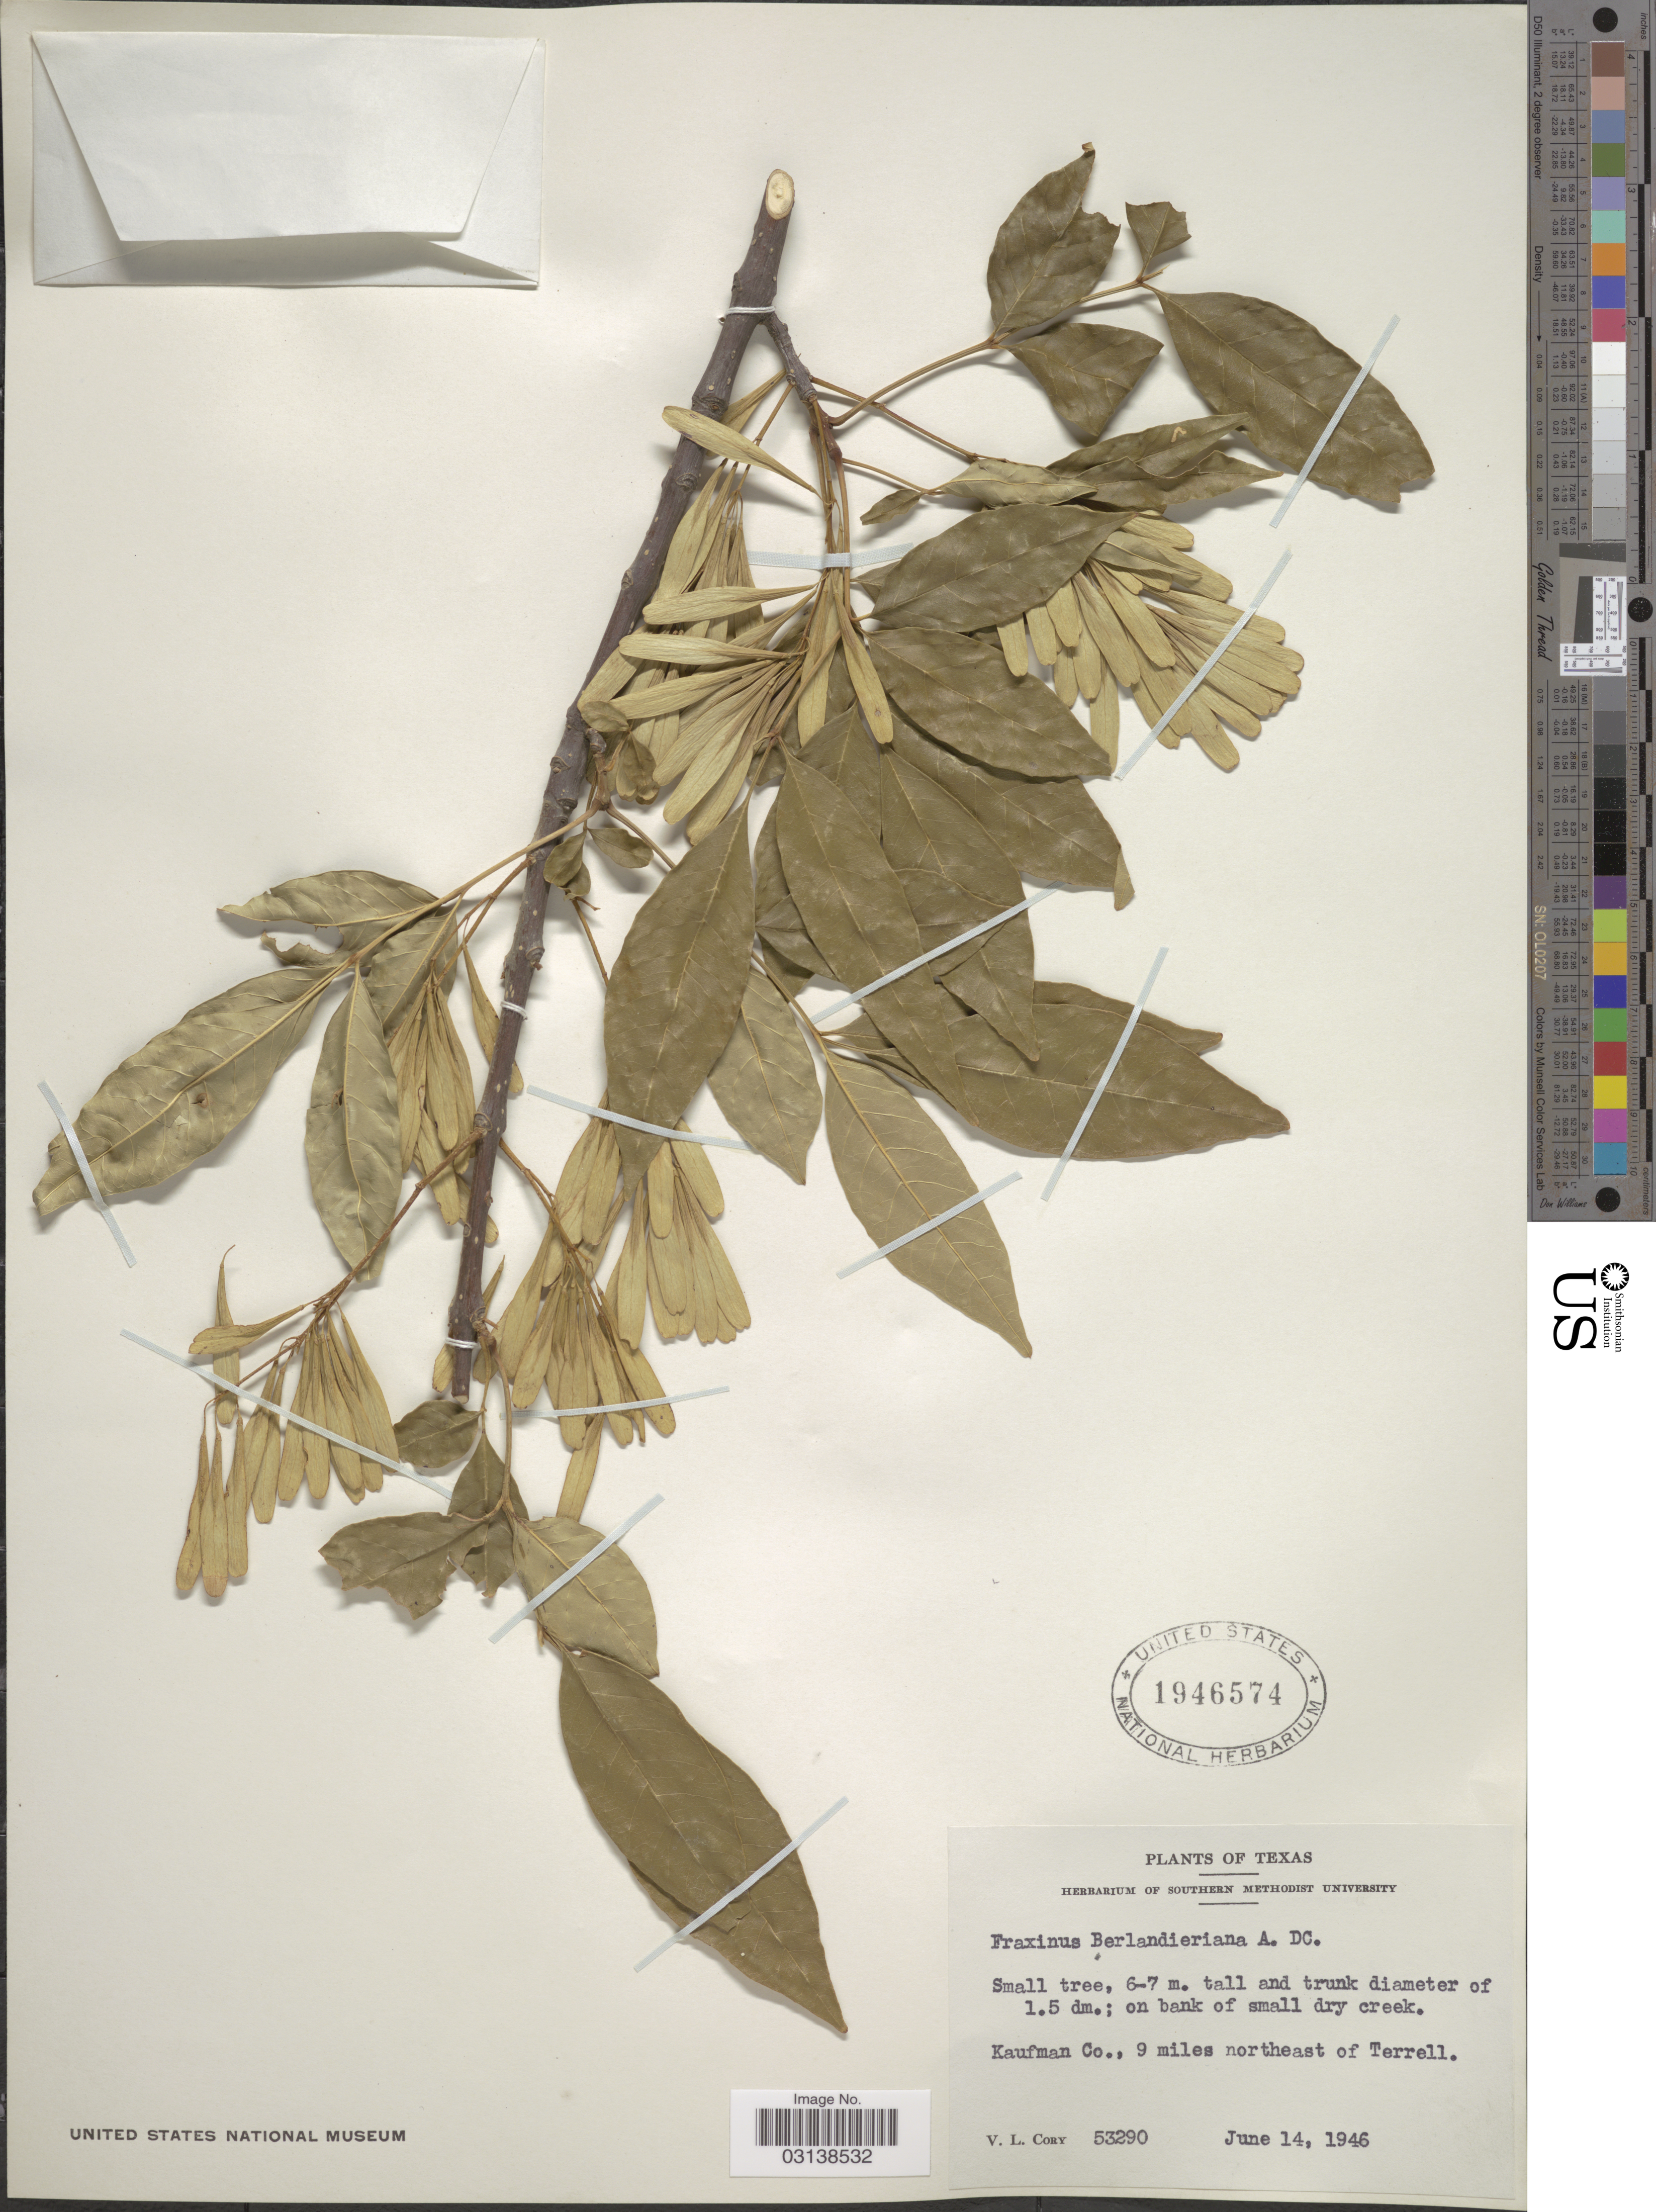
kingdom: Plantae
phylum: Tracheophyta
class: Magnoliopsida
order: Lamiales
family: Oleaceae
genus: Fraxinus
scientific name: Fraxinus berlandieriana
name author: A. DC.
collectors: V. Cory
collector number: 53290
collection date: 1946-06-14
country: United States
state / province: Texas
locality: Kaufman Co., 9 miles northeast of Terrell.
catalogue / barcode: US 1946574